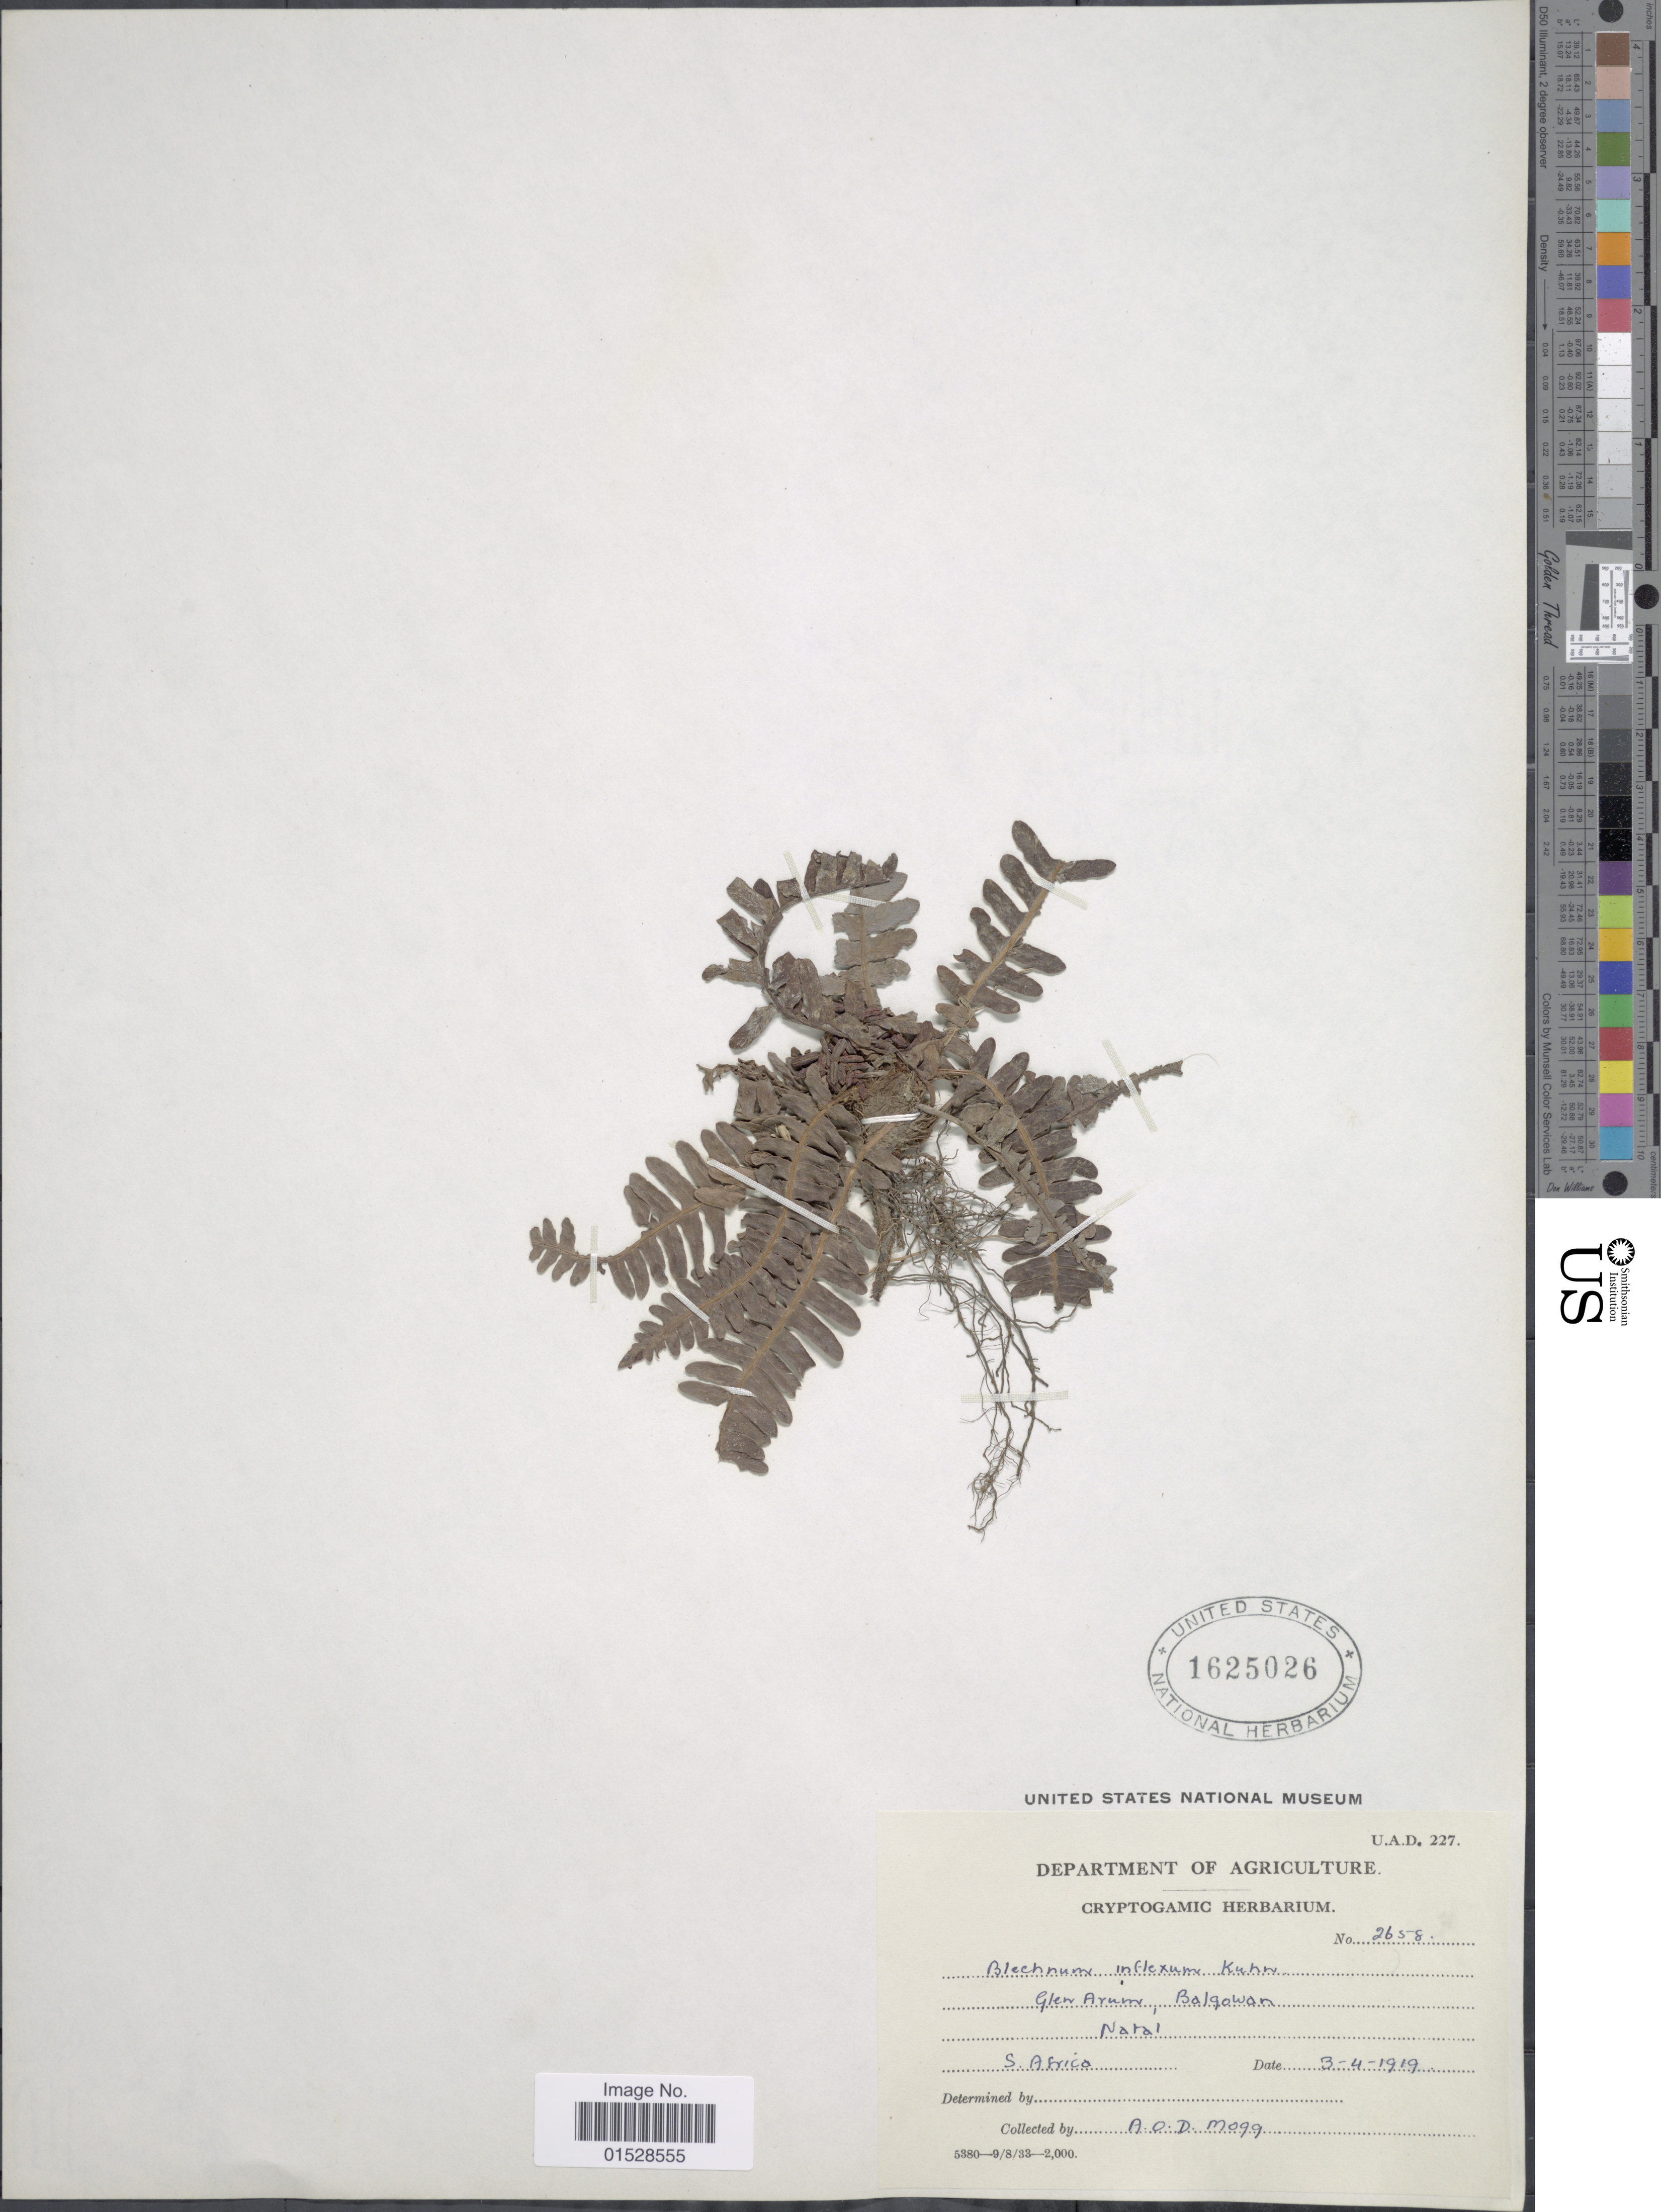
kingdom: Plantae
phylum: Tracheophyta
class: Polypodiopsida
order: Polypodiales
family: Blechnaceae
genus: Blechnum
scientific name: Blechnum inflexum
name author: (Kunze) Kuhn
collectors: A. O. Mogg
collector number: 2658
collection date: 1919-04-03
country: South Africa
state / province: KwaZulu-Natal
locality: Natal, Glen Arum, Balgowan.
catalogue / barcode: US 1625026